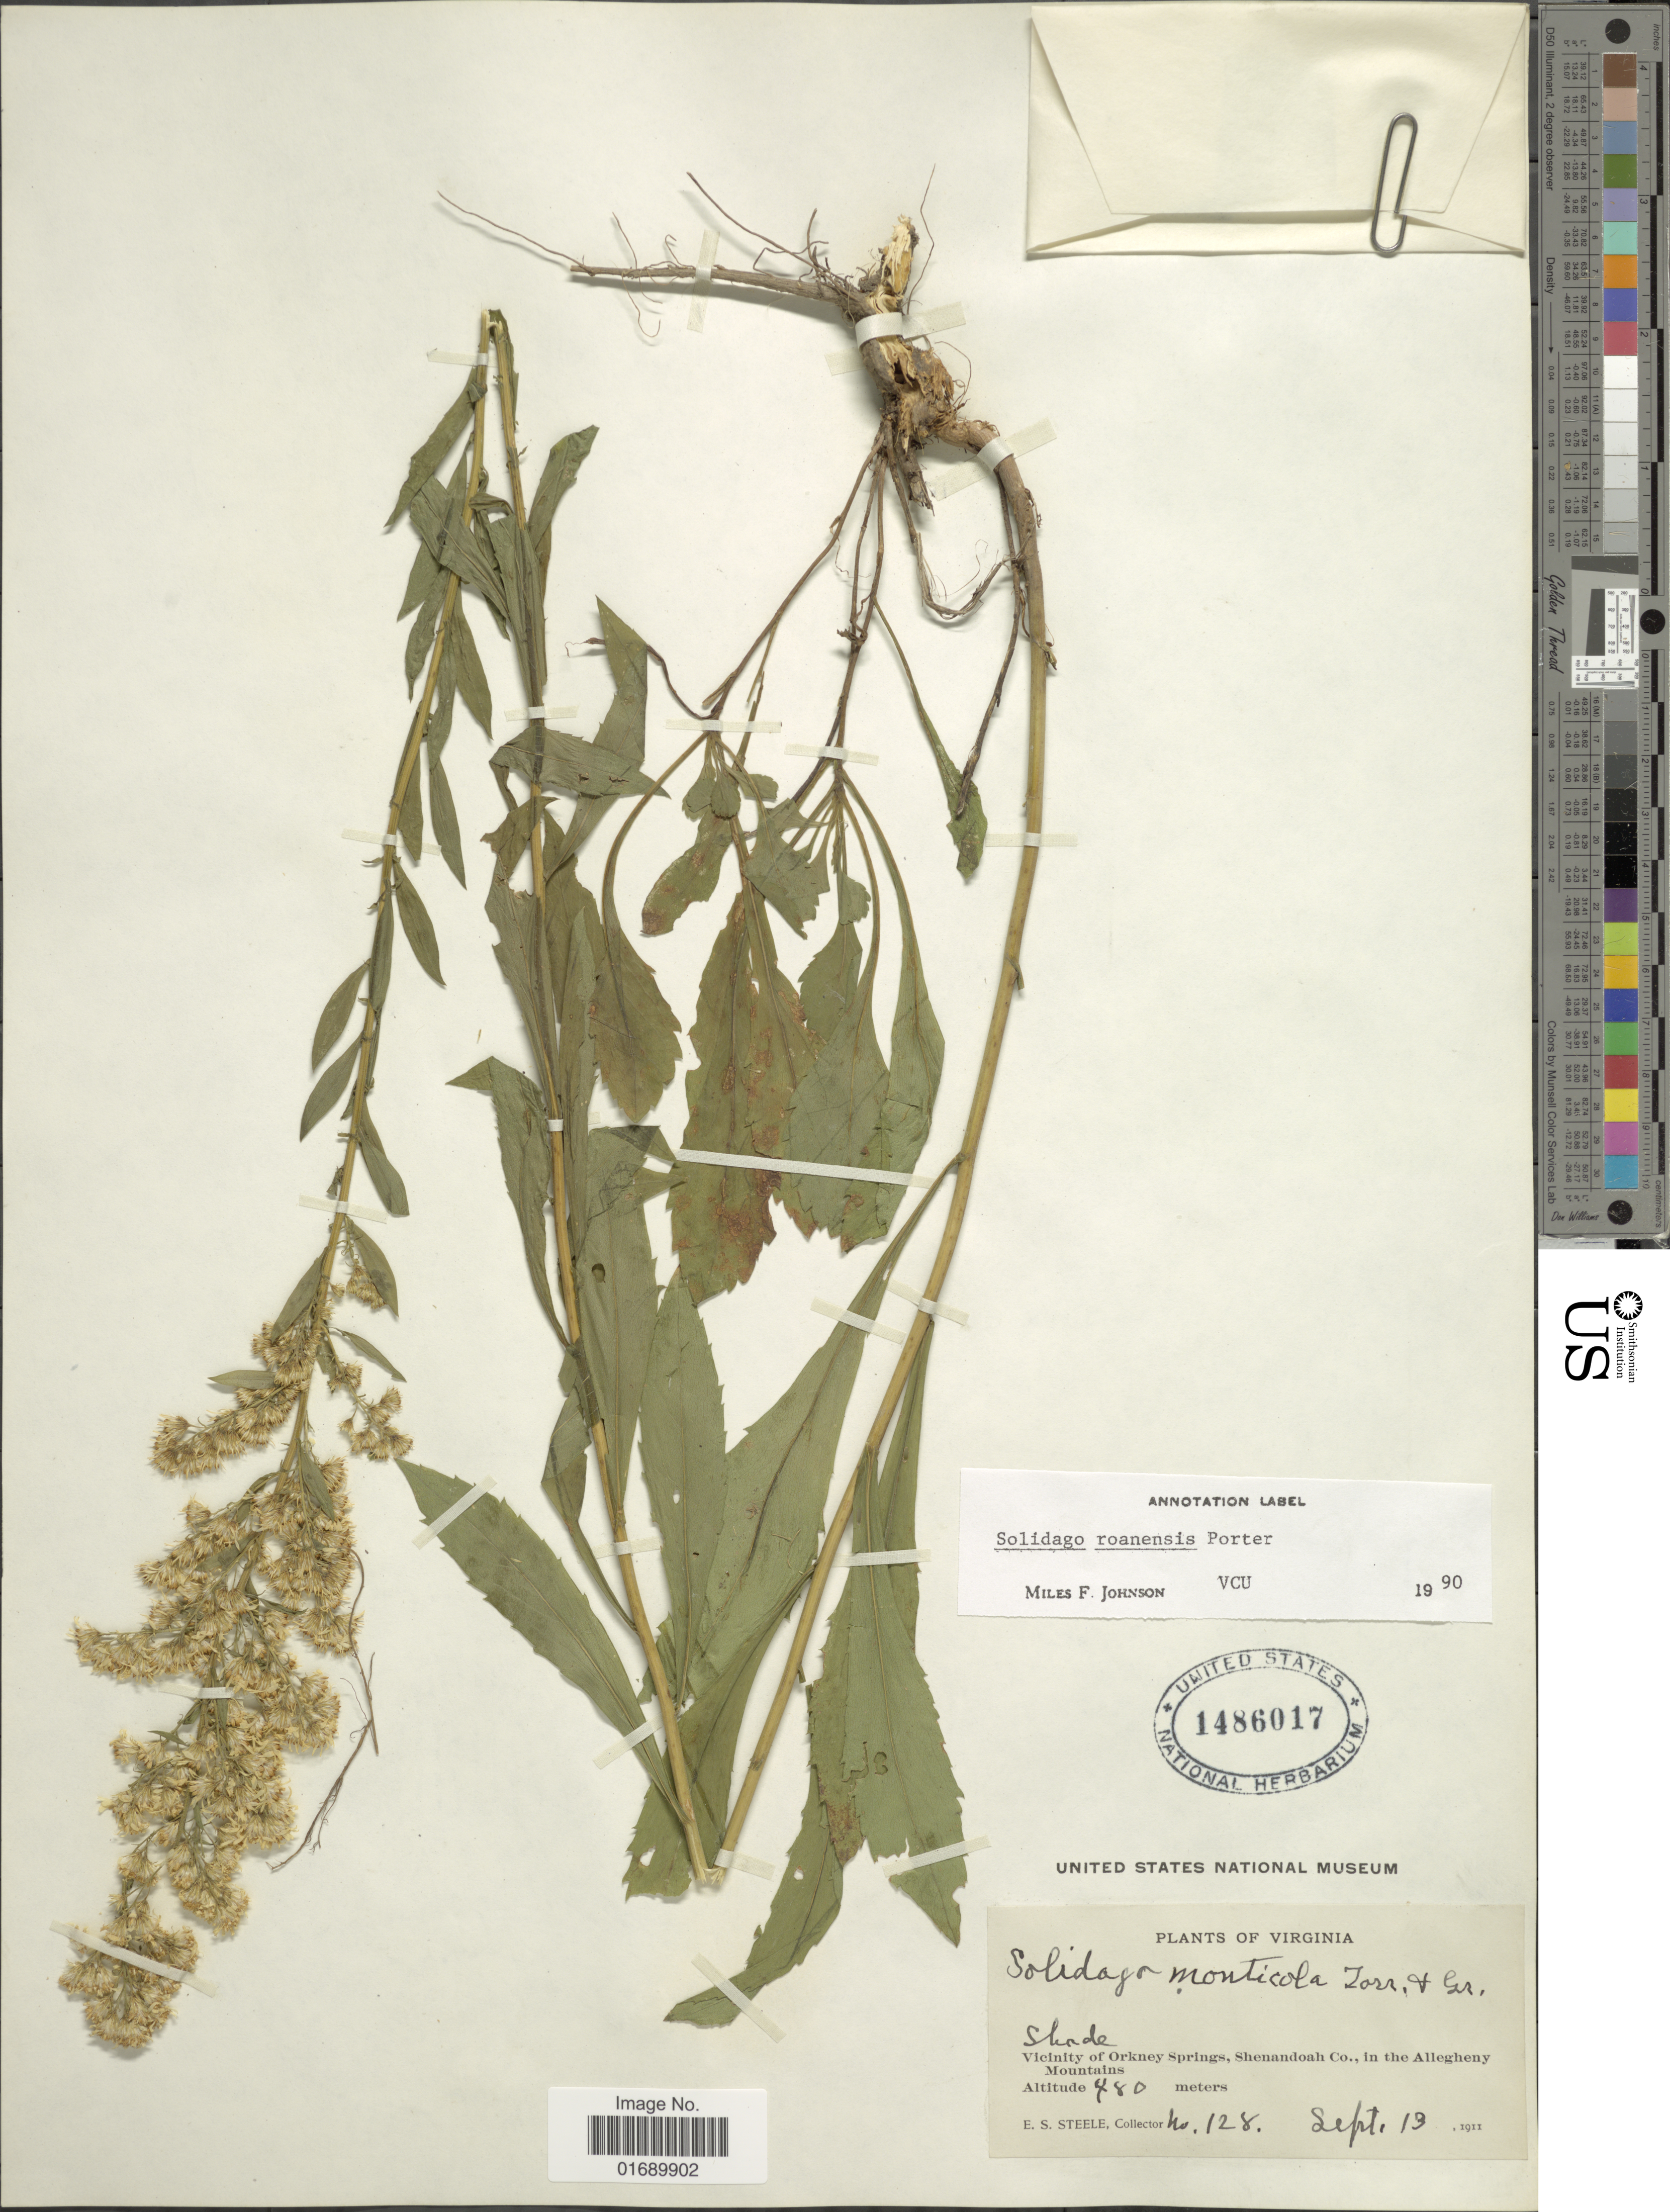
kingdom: Plantae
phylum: Tracheophyta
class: Magnoliopsida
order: Asterales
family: Asteraceae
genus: Solidago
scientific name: Solidago roanensis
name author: Porter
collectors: E. Steele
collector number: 128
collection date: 1911-09-19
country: United States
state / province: Virginia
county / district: Shenandoah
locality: Shade, Vicinity of Orkney Springs, Shenandoah Co., in the Allegheny Mountains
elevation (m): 480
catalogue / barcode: US 1486017